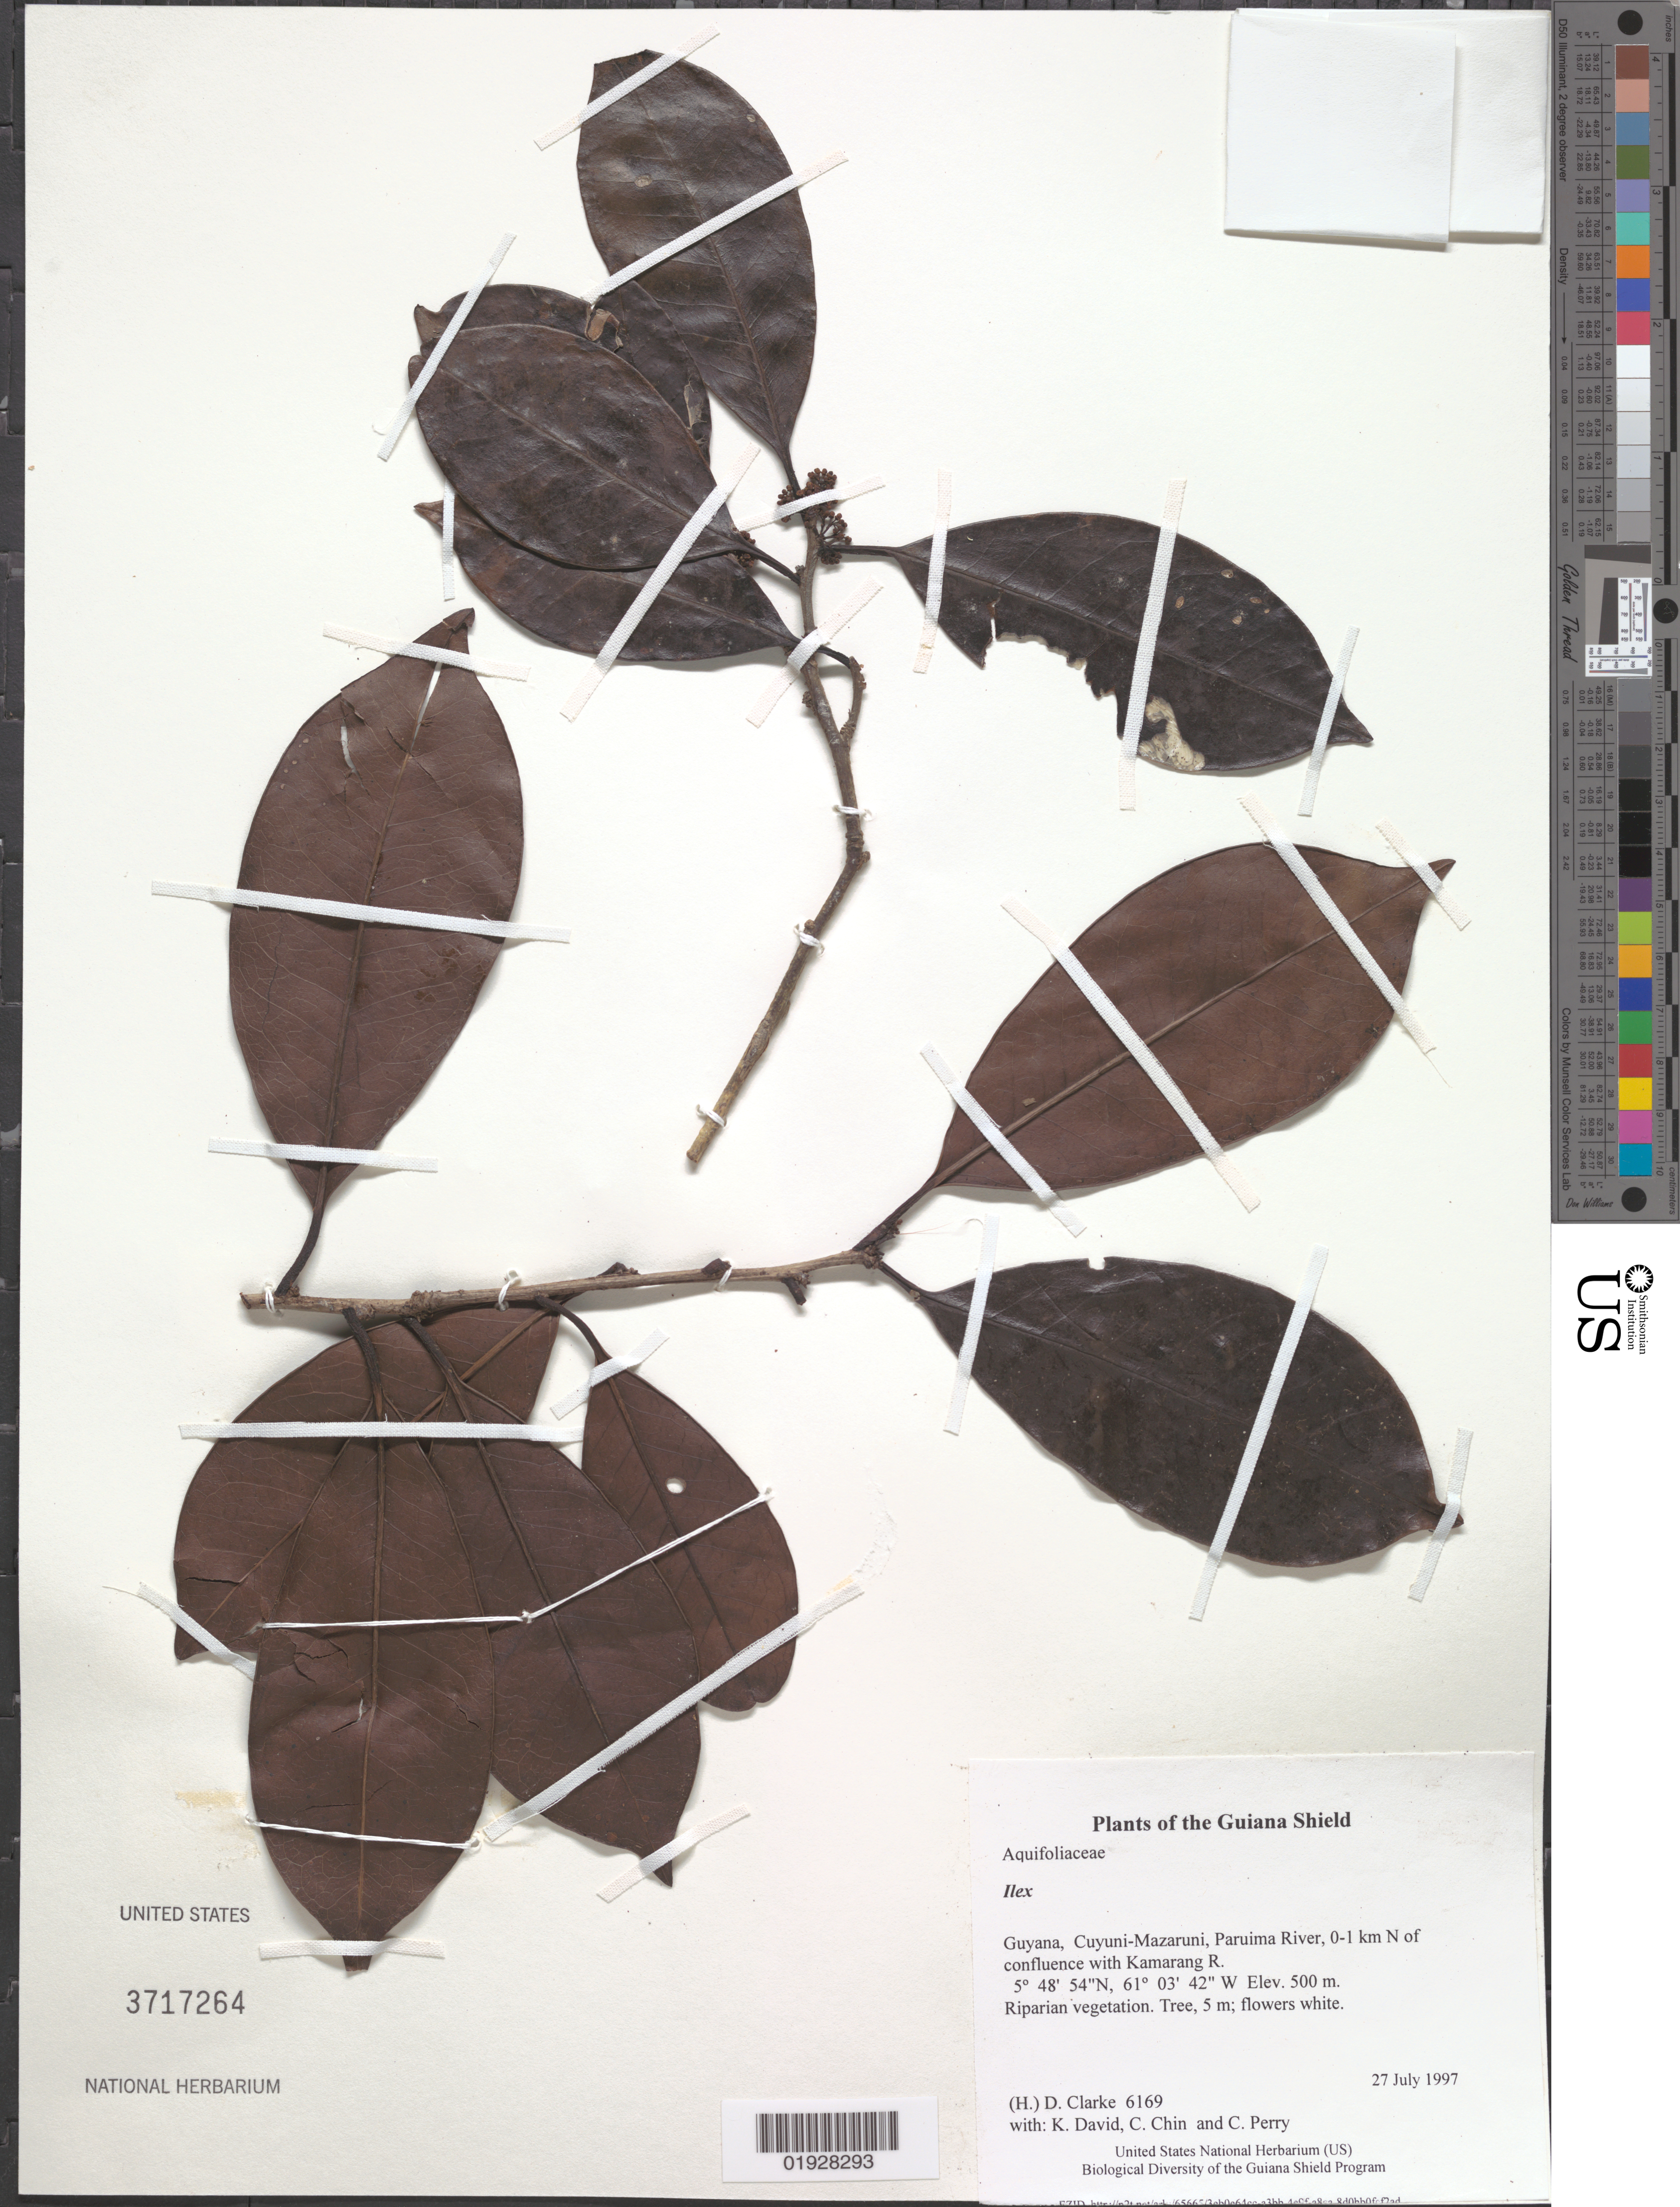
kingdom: Plantae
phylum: Tracheophyta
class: Magnoliopsida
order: Aquifoliales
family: Aquifoliaceae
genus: Ilex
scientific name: Ilex sp.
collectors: H. D. Clarke, K. David, C. Chin & C. Perry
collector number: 6169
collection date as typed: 27 July 1997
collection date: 1997-07-27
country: Guyana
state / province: Cuyuni-Mazaruni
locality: Paruima River, 0-1 km N of confluence with Kamarang R.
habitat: Riparian vegetation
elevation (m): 500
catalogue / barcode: US 3717264